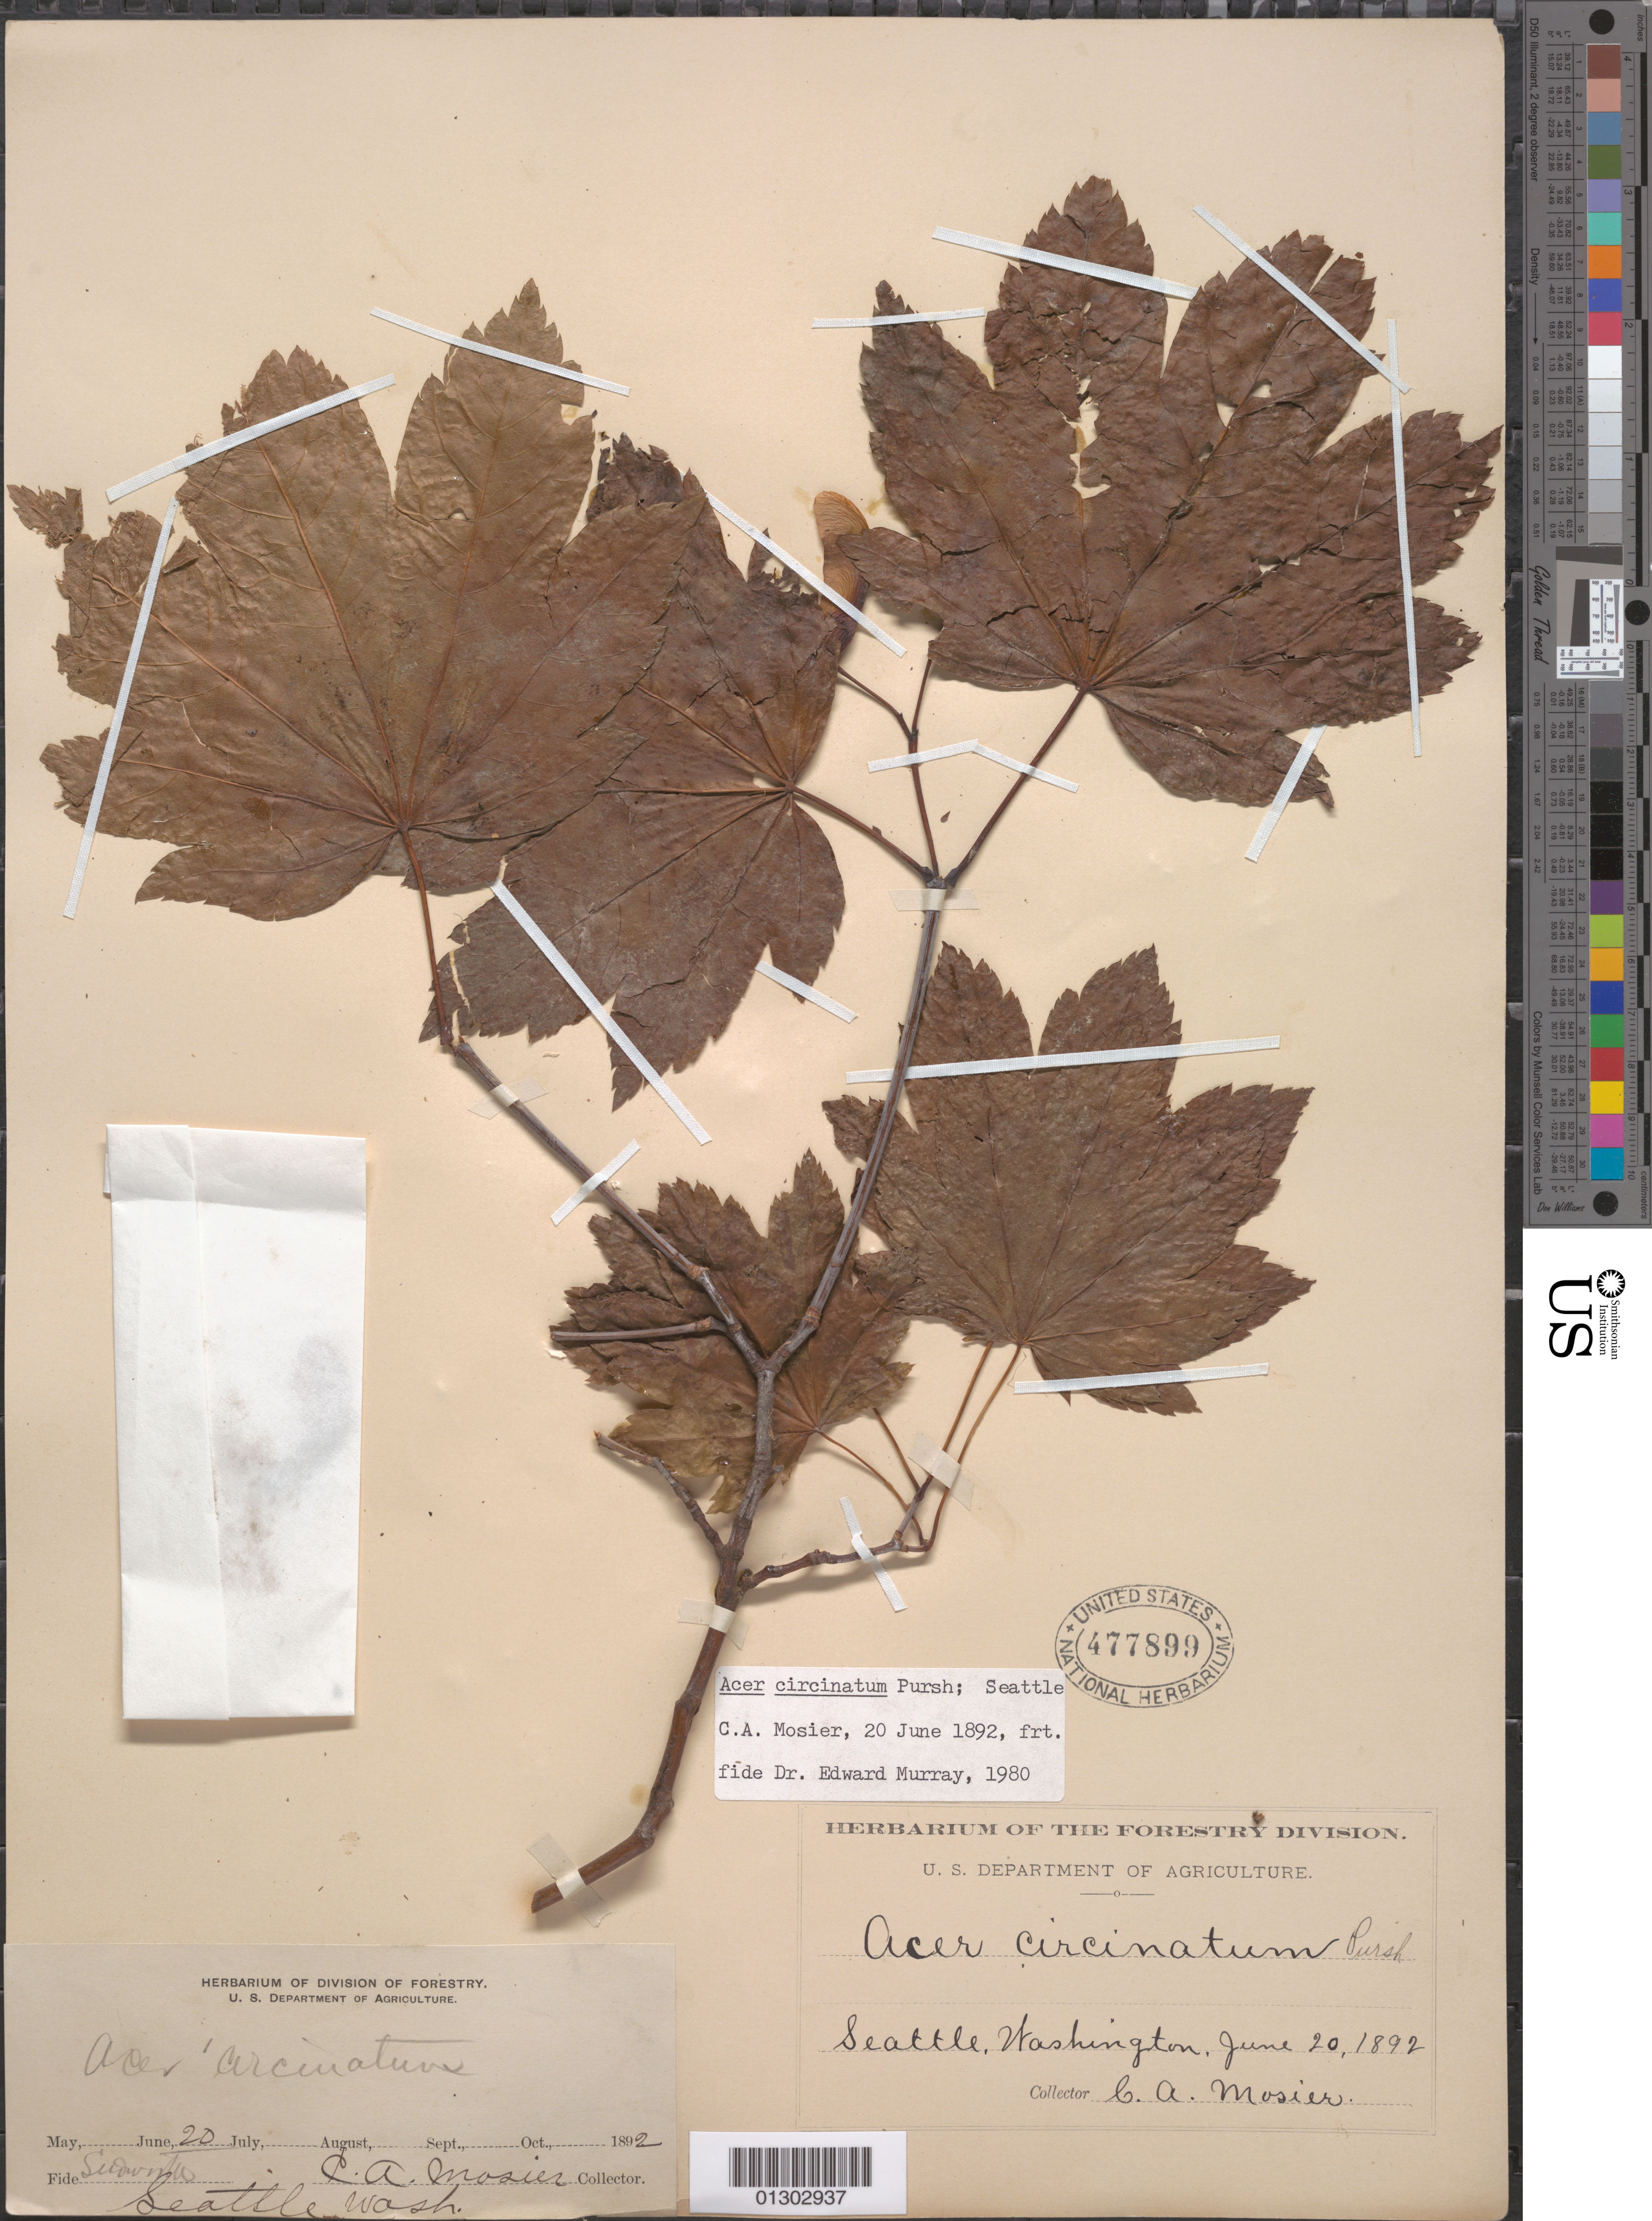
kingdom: Plantae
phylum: Tracheophyta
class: Magnoliopsida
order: Sapindales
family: Sapindaceae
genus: Acer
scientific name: Acer circinatum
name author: Pursh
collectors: C. A. Mosier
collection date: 1892-06-20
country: United States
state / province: Washington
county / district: King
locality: Seattle.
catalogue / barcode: US 477899